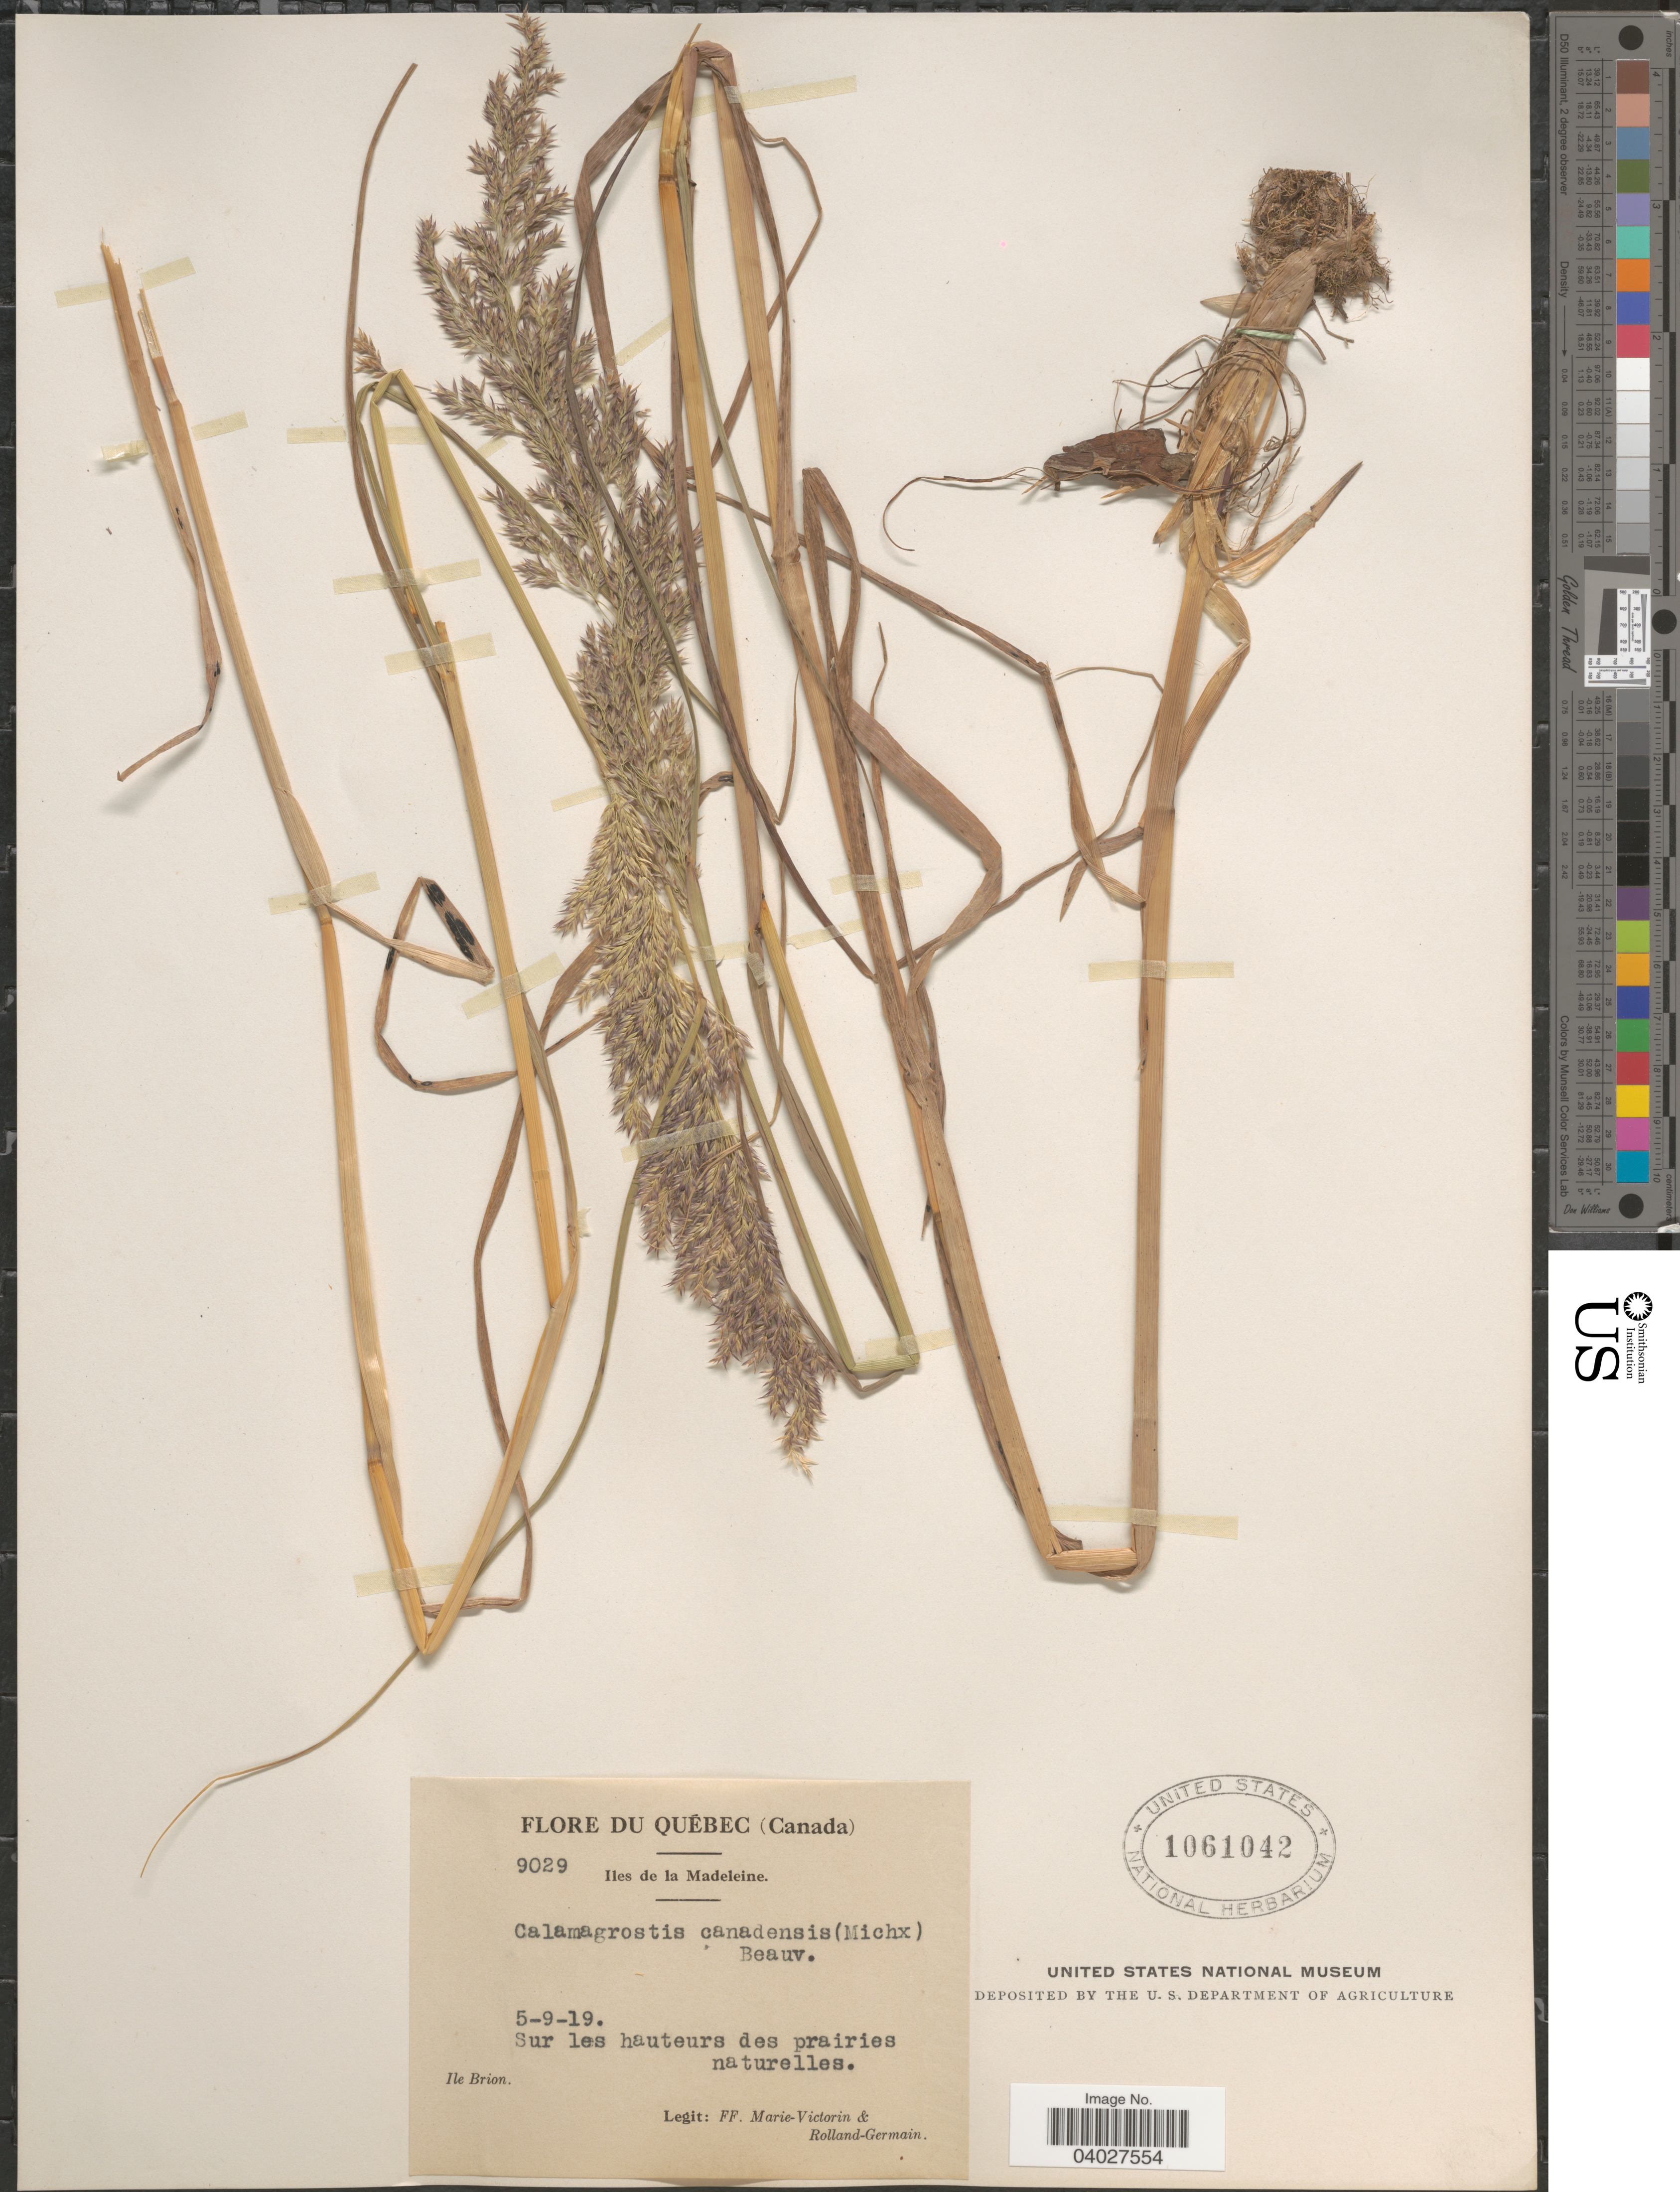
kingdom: Plantae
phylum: Tracheophyta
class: Liliopsida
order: Poales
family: Poaceae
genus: Calamagrostis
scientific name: Calamagrostis canadensis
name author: (Michx.) P. Beauv.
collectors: F. Marie-Victorin & Rolland-Germain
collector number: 9029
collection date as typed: Transcribed d/m/y: 5/9/19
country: Canada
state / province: Quebec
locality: Iles de la Madeleine. Sur les hauteurs des prairies naturelles. Ile Brion.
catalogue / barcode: US 1061042